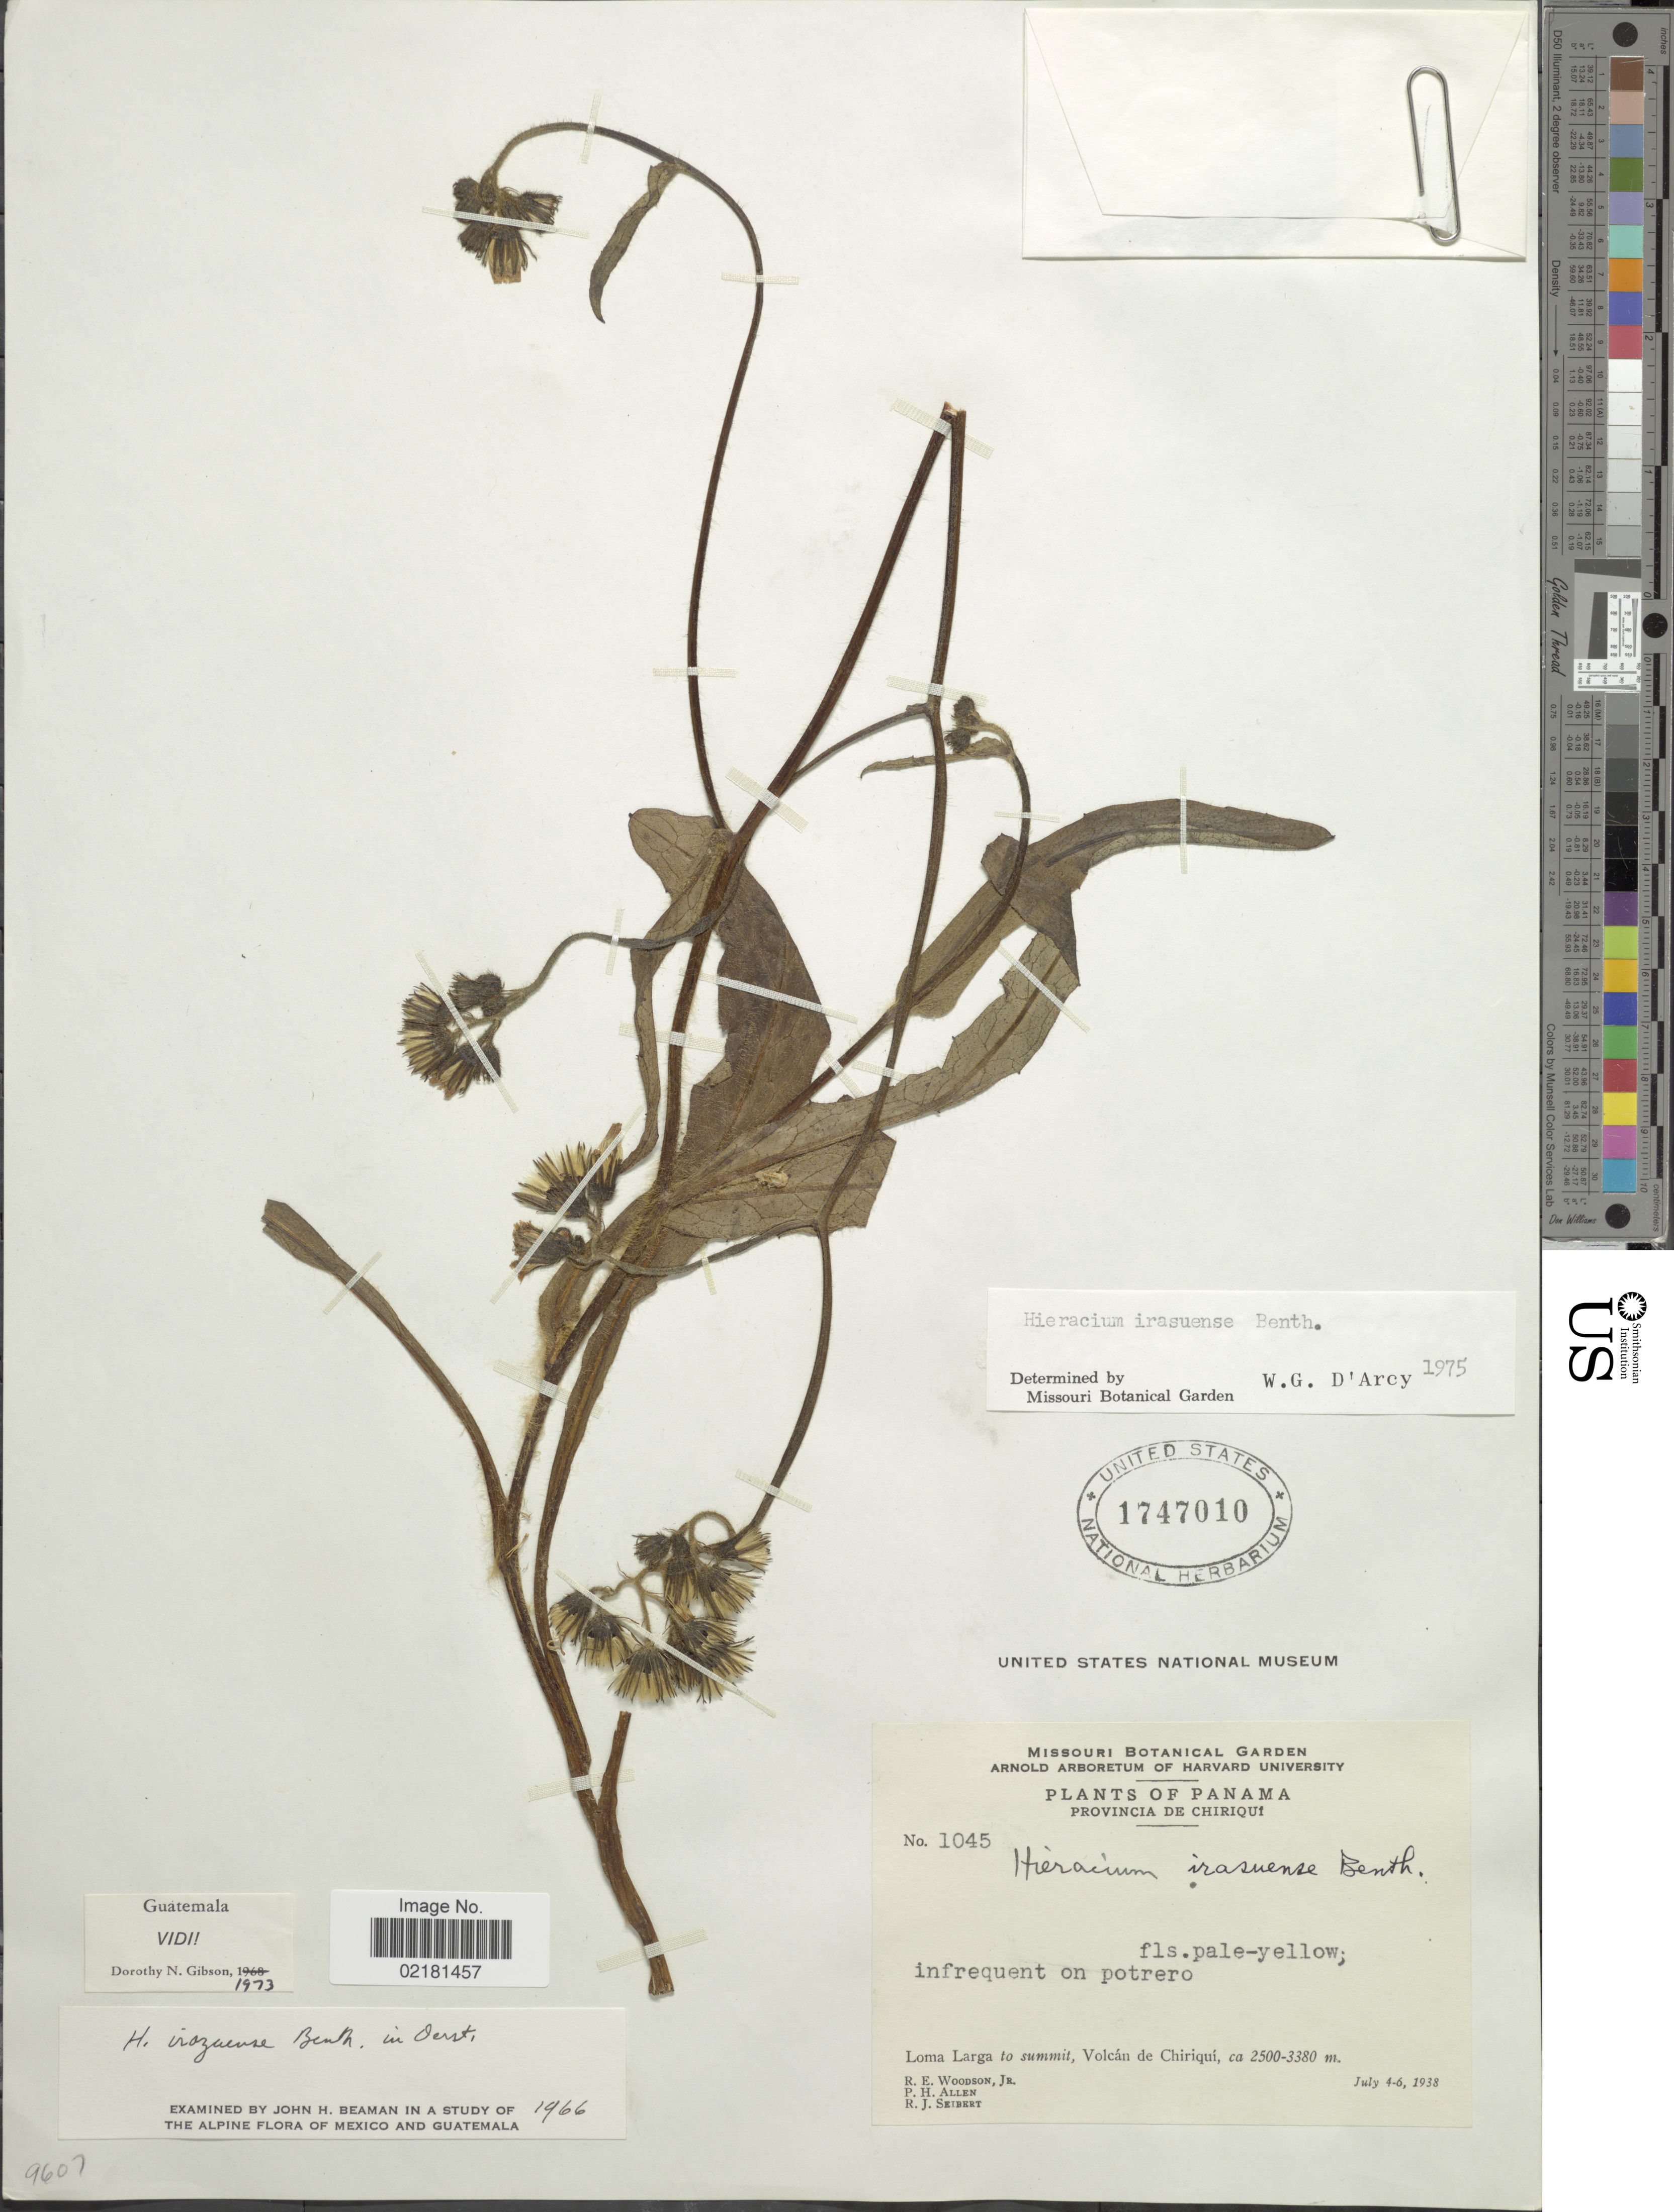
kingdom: Plantae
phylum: Tracheophyta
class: Magnoliopsida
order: Asterales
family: Asteraceae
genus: Hieracium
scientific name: Hieracium irasuense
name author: Benth.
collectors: R. E. Woodson, P. H. Allen & R. J. Seibert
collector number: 1045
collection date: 1938-07-04/1938-07-06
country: Panama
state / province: Chiriqui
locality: Loma Larga to summit, Volcan de Chiriqui.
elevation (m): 2500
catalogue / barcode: US 1747010